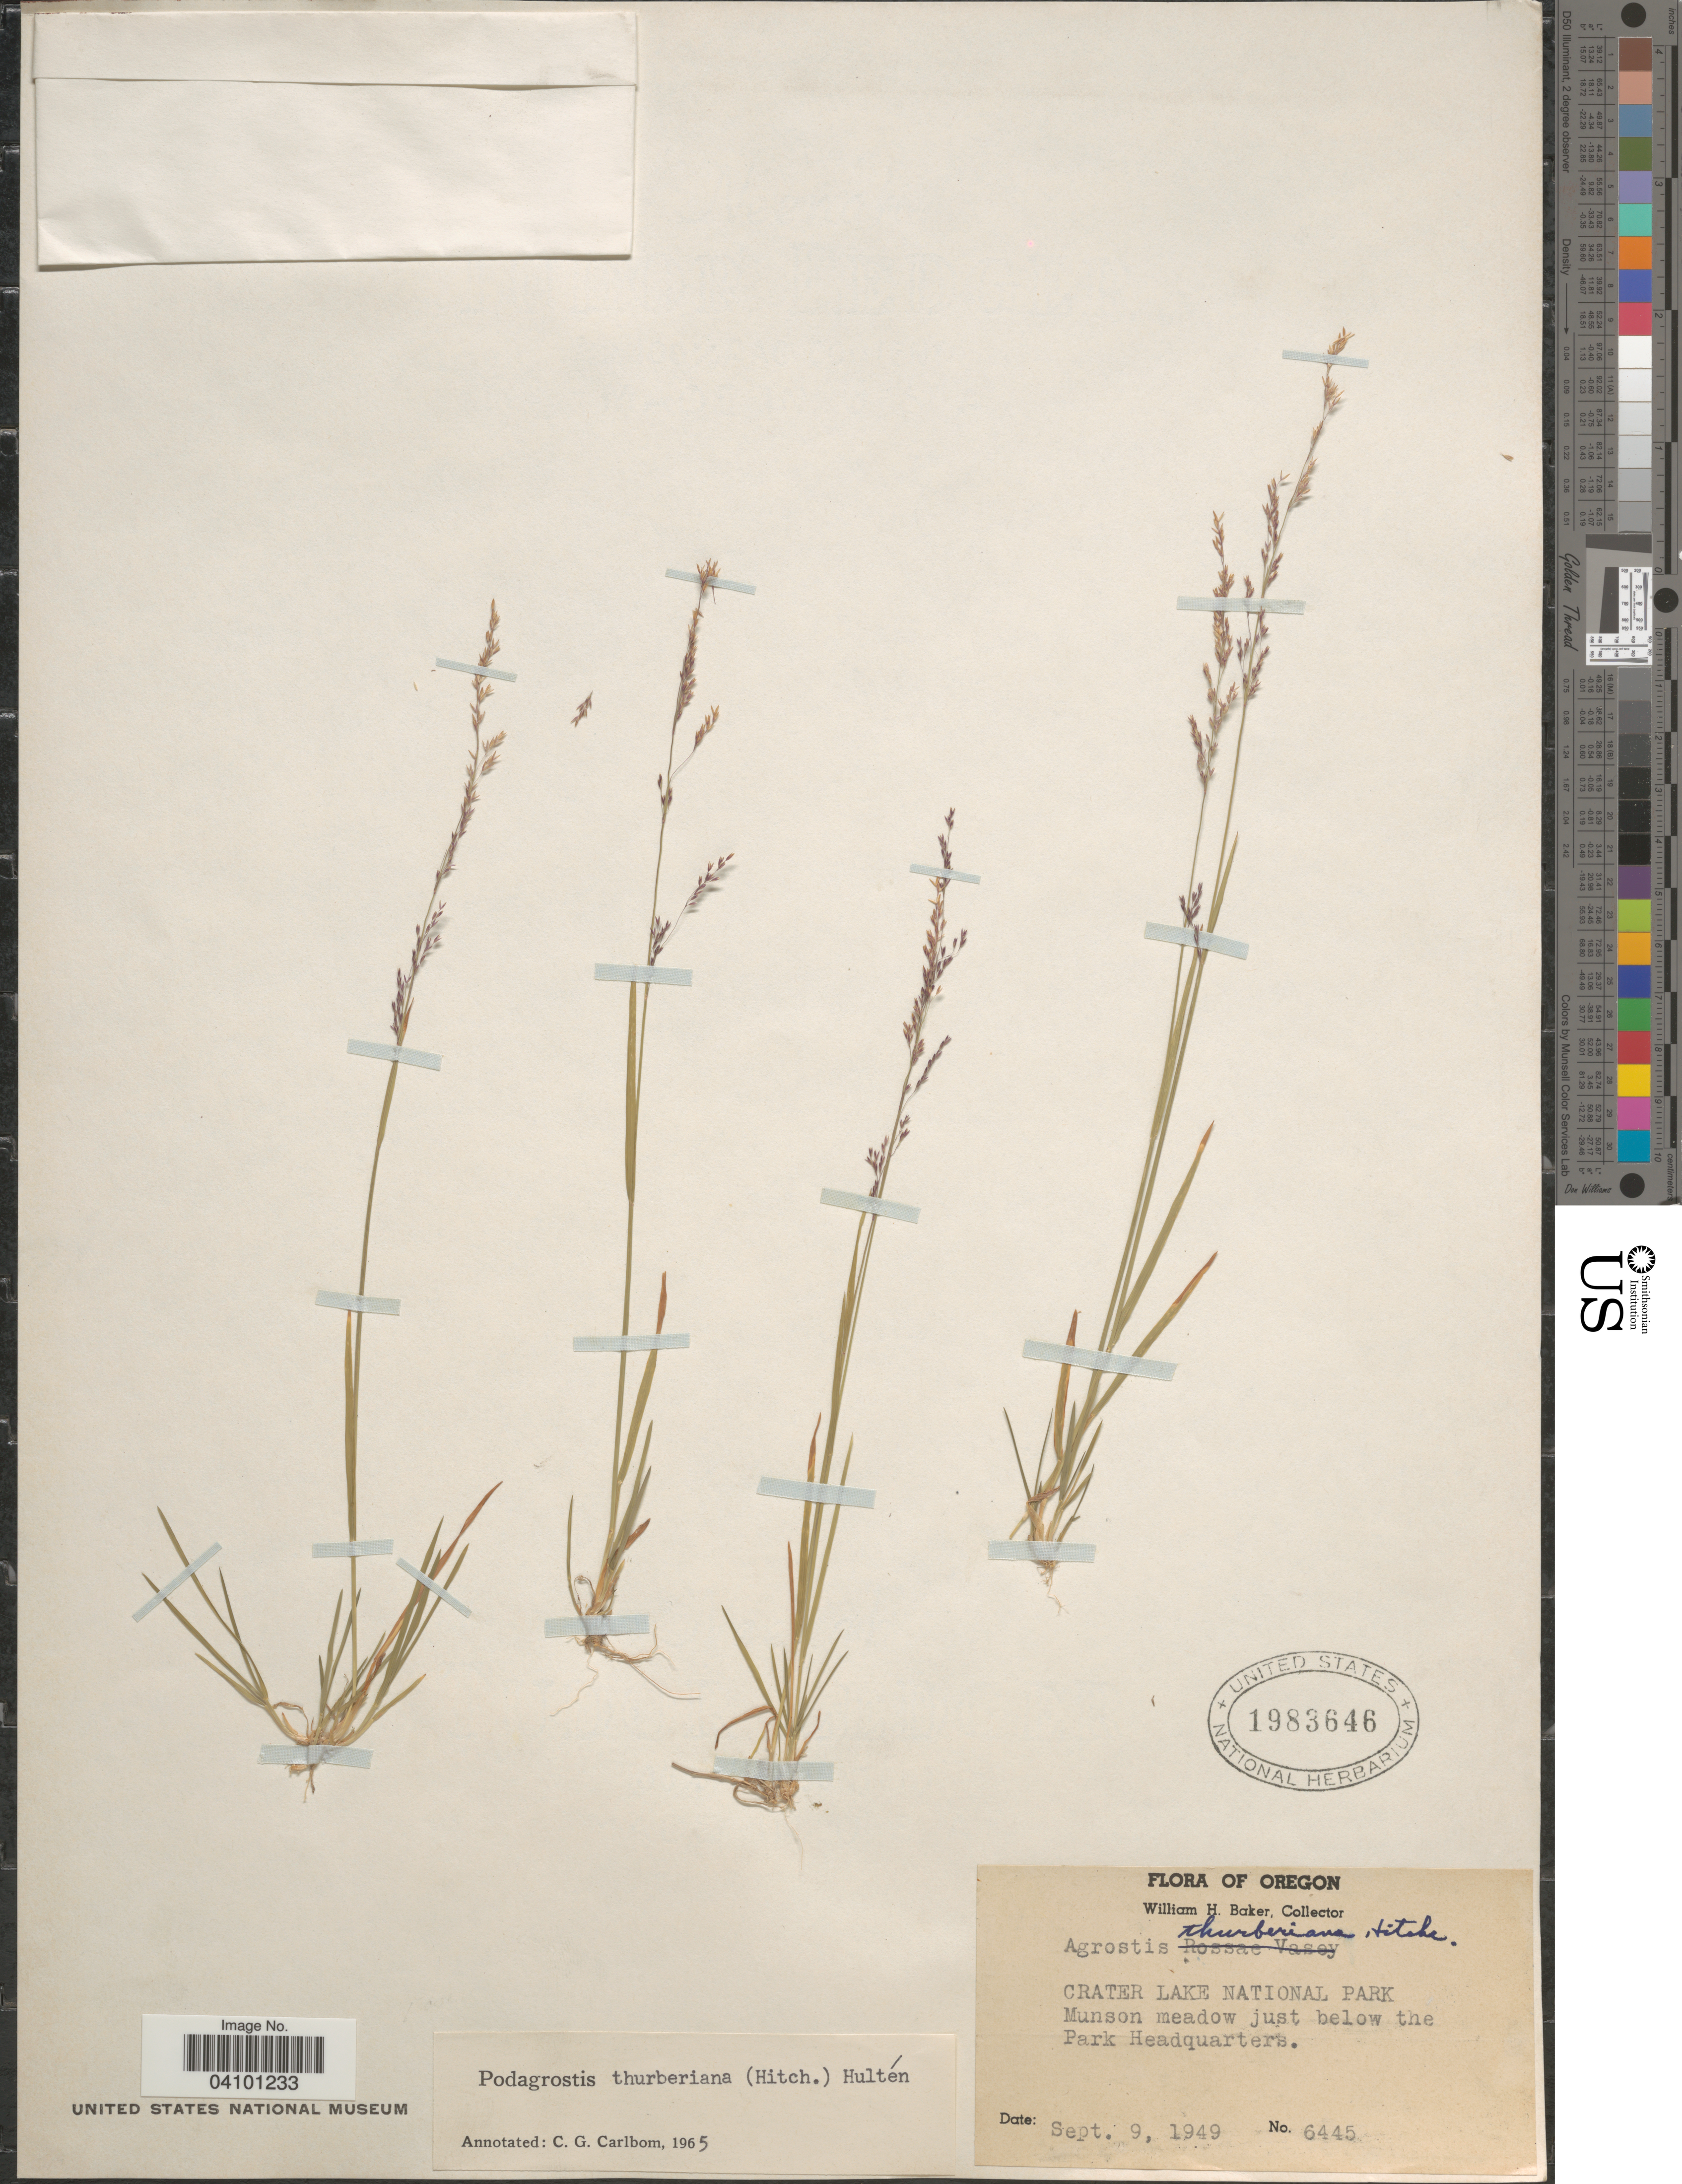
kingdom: Plantae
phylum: Tracheophyta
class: Liliopsida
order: Poales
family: Poaceae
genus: Podagrostis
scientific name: Podagrostis thurberiana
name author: Hitchc.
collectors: W. H. Baker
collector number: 6445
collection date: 1949-09-09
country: United States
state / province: Oregon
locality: Crater Lake National Park. Munson meadow just below the Park Headquarters.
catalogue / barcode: US 1983646